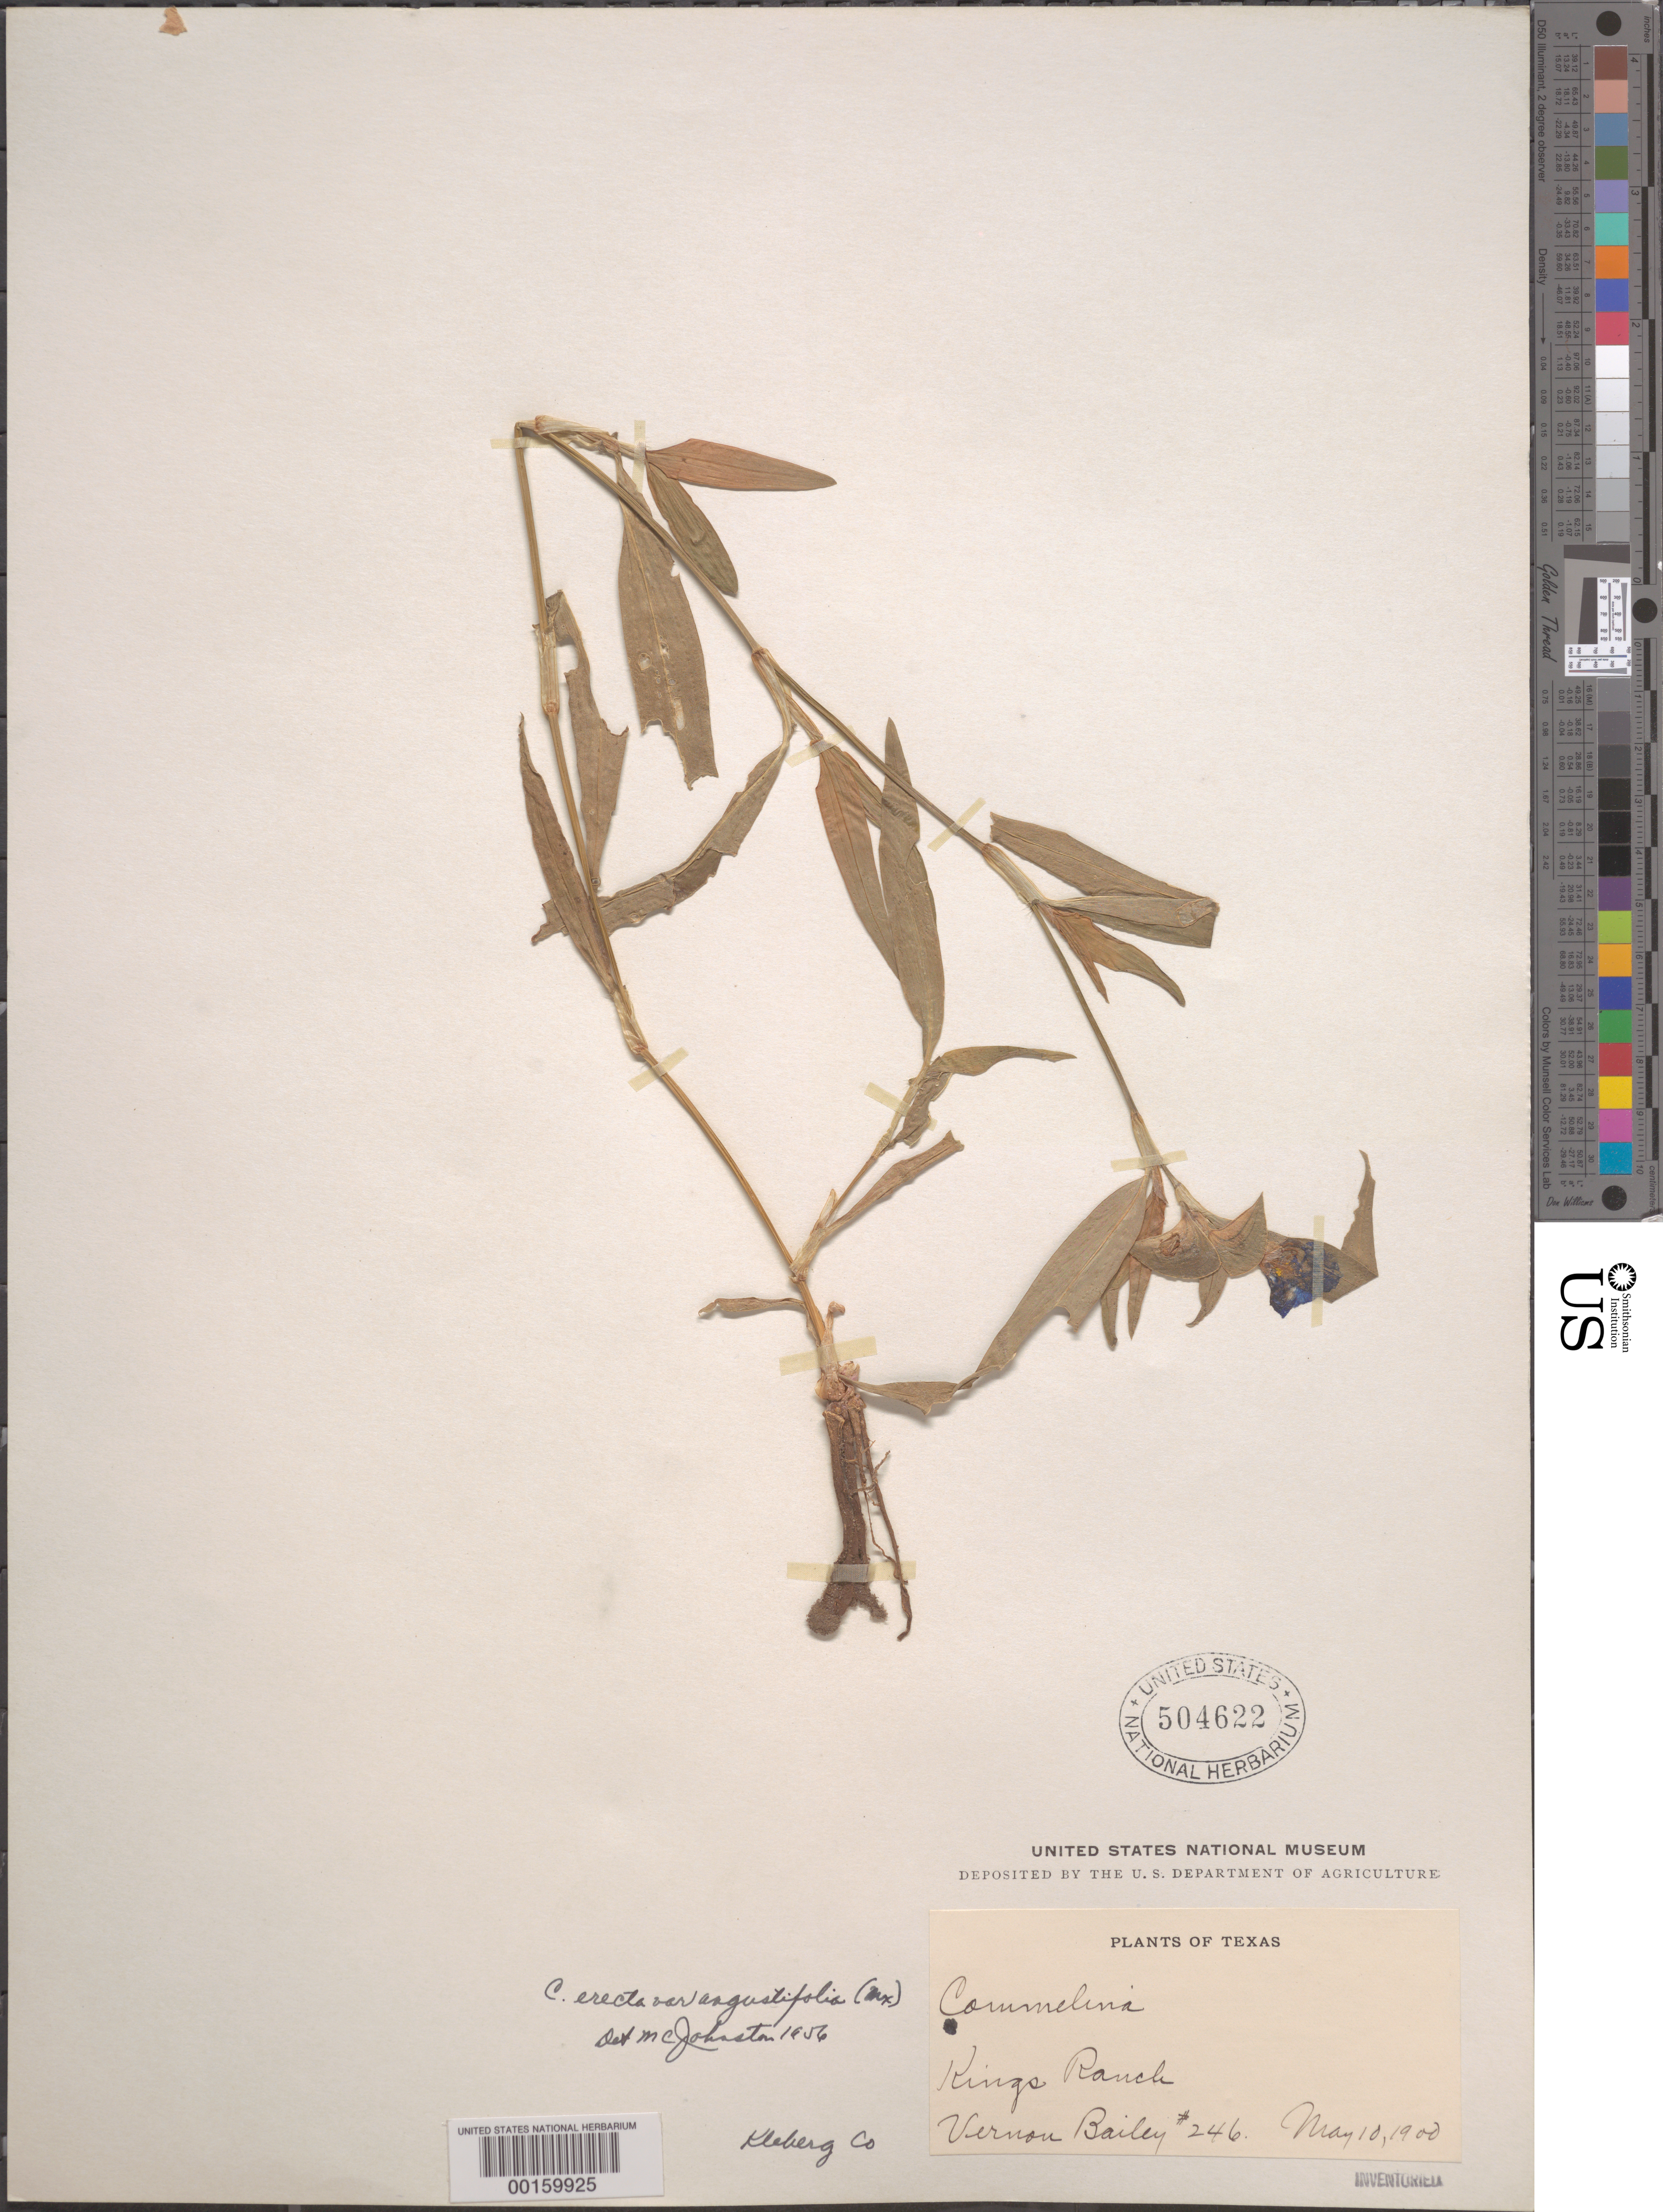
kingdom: Plantae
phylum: Tracheophyta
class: Liliopsida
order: Commelinales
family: Commelinaceae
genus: Commelina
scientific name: Commelina erecta var. angustifolia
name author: (Michx.) Fernald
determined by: Johnston, Marshall C.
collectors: V. O. Bailey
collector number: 246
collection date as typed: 10 May 1900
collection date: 1900-05-10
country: United States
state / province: Texas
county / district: Kleburg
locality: Kings ranch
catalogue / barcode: US 504622